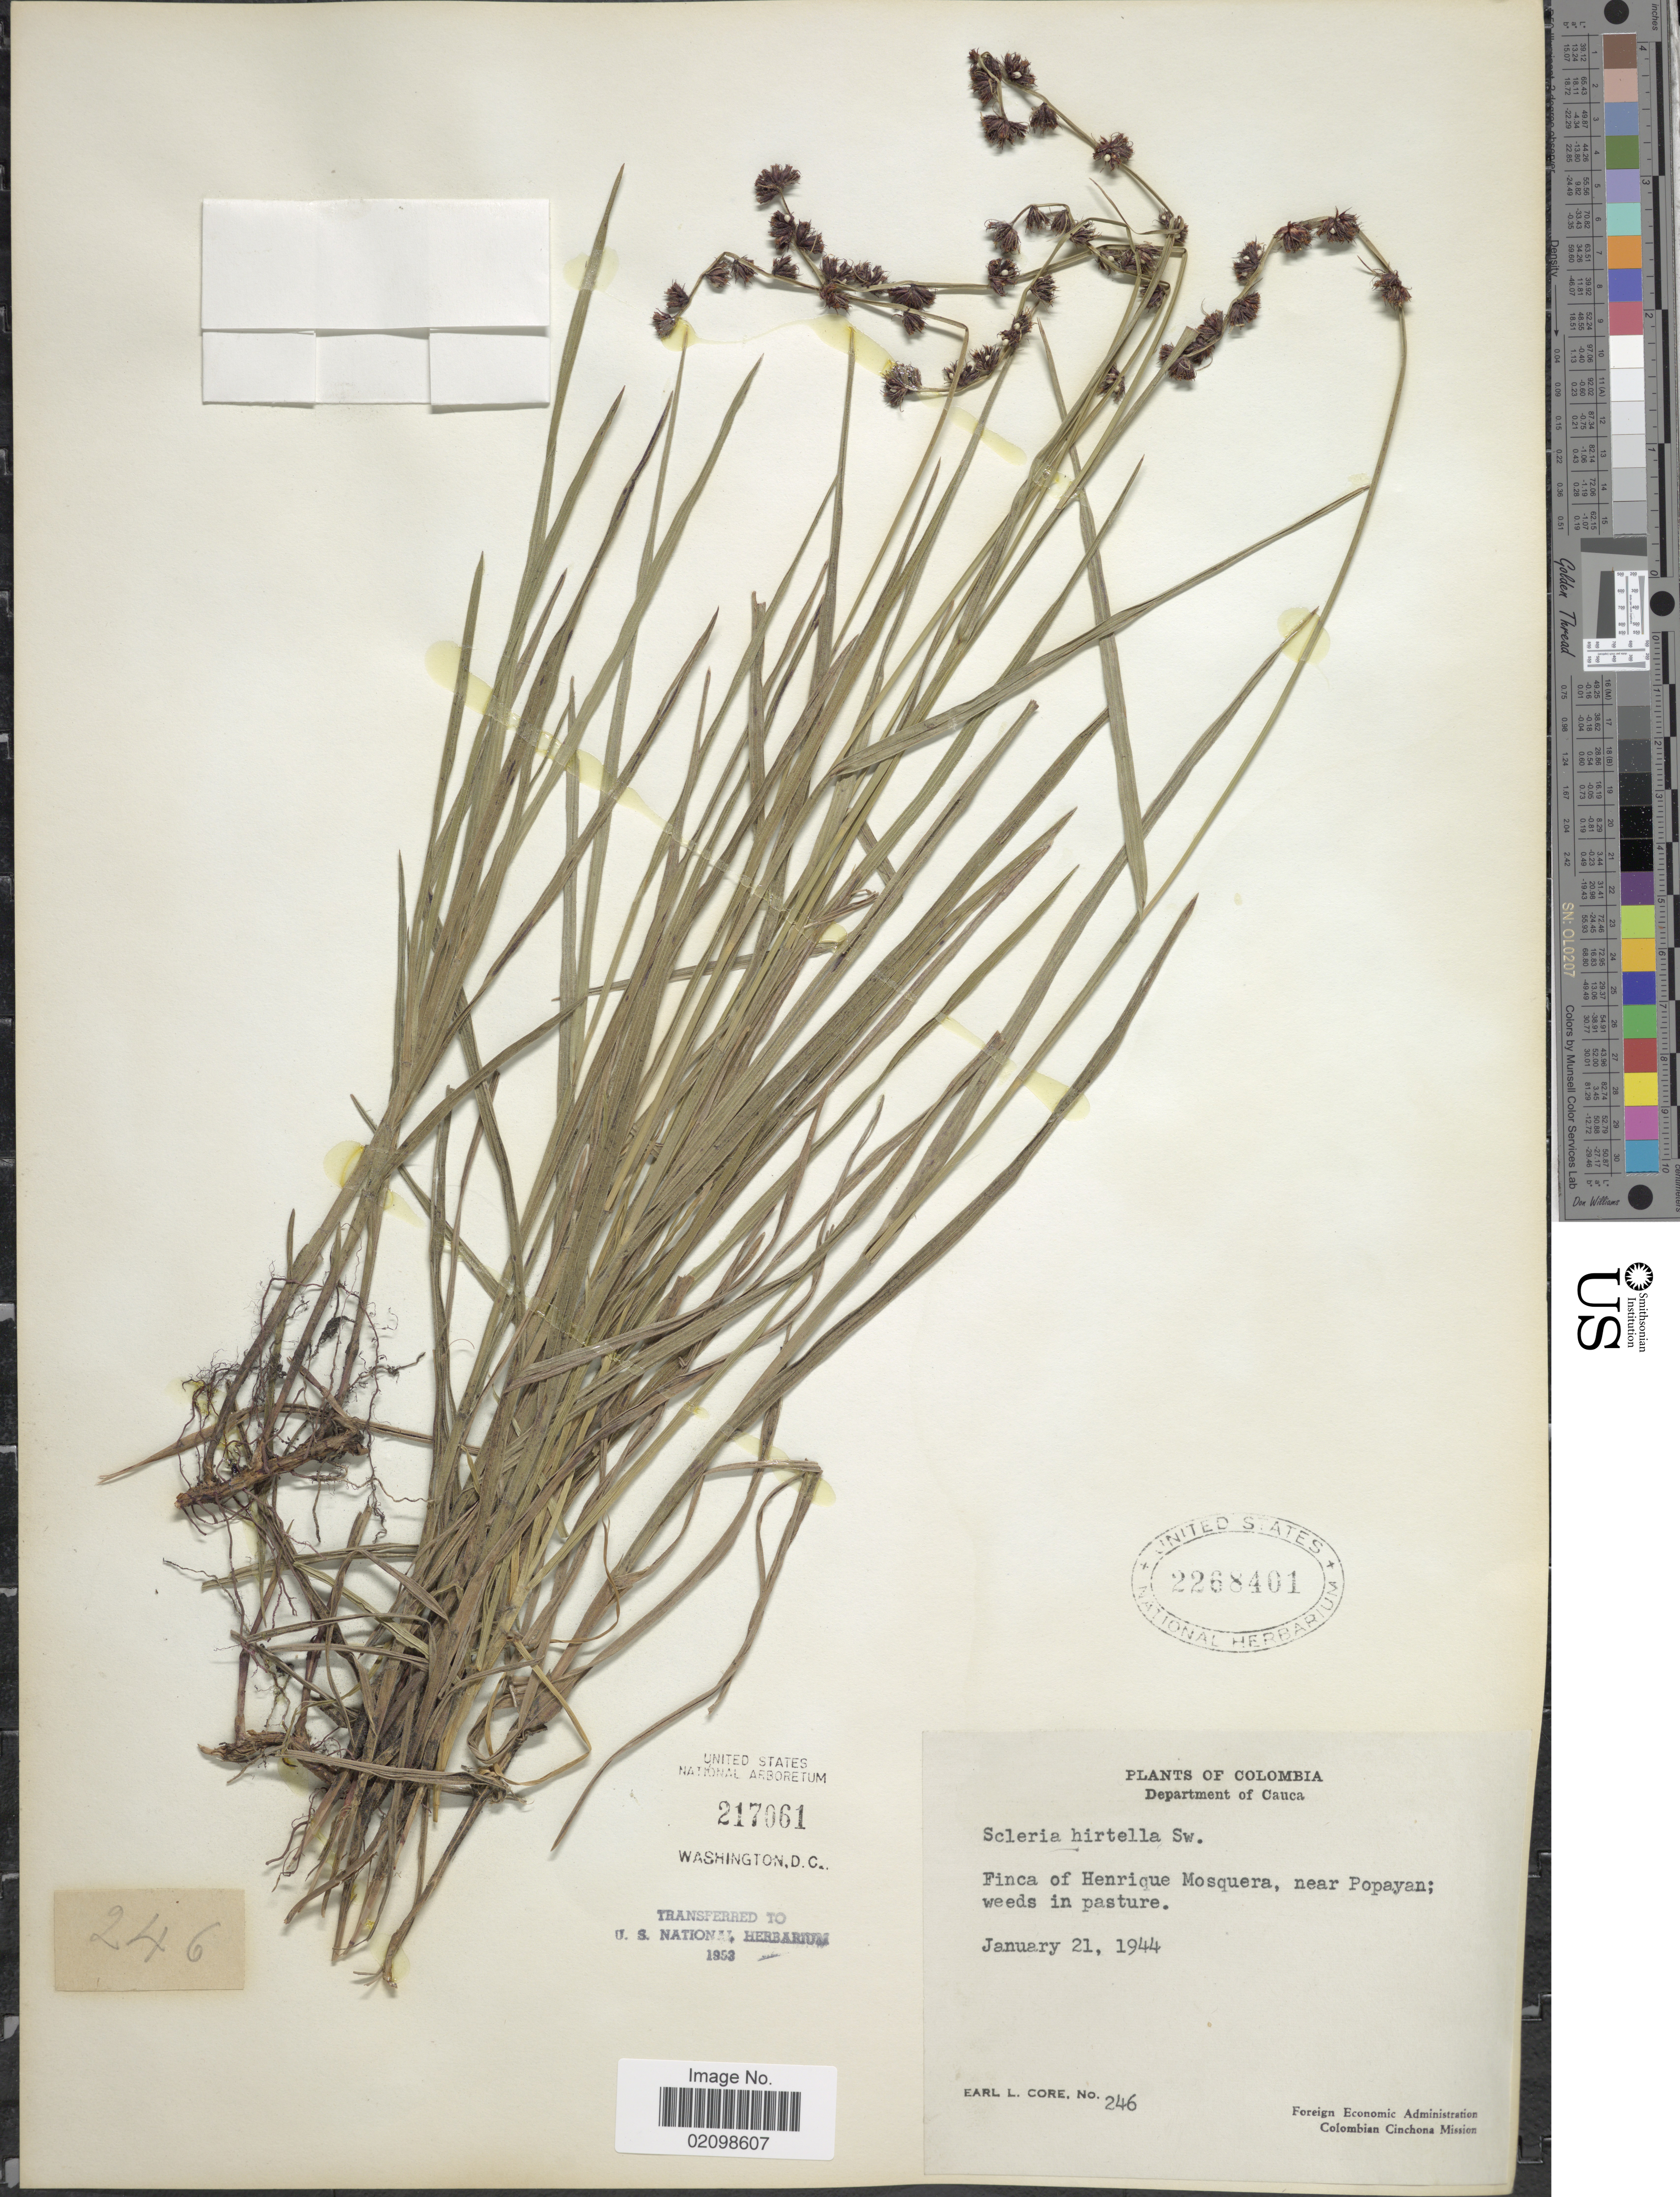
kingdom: Plantae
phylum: Tracheophyta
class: Liliopsida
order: Poales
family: Cyperaceae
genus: Scleria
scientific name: Scleria distans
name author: Poir.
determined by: Strong, Mark T., (BOT), Smithsonian Institution - National Museum of Natural History (UNITED STATES)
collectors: E. L. Core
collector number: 246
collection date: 1944-01-21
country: Colombia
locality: Finca of Henrique Mosquera, near Popayan.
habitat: Weeds in pasture.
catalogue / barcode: US 217061